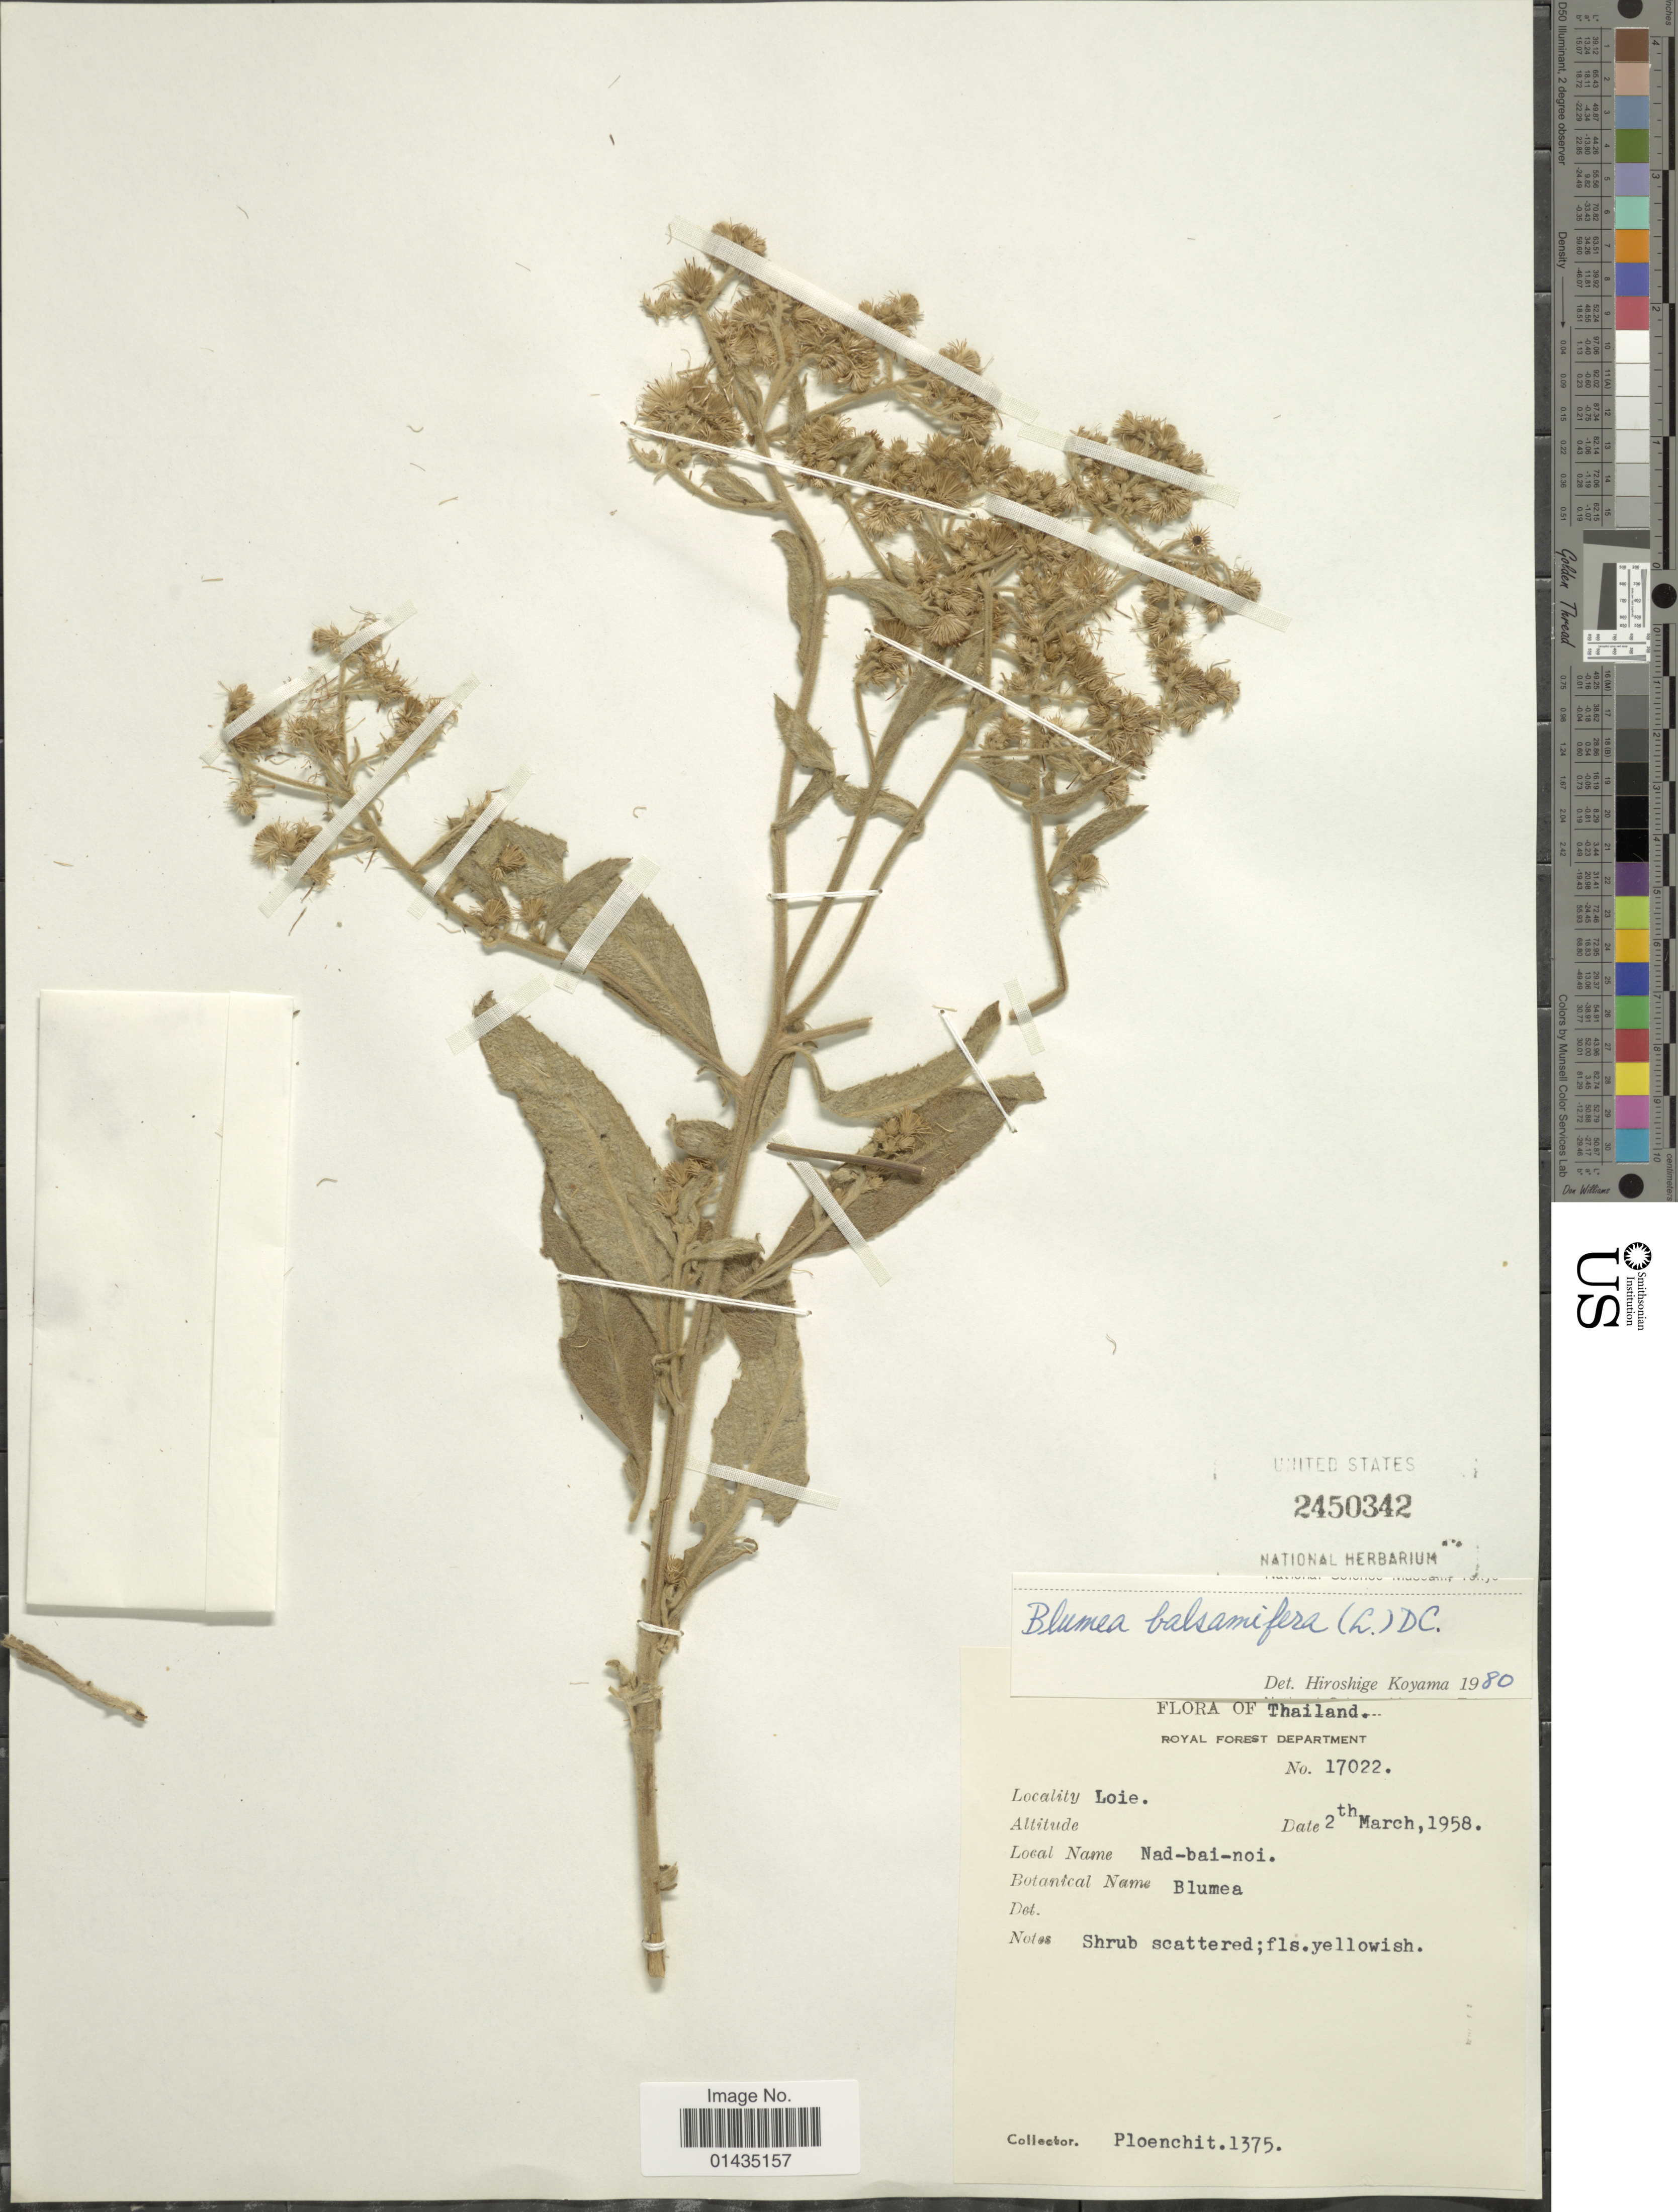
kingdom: Plantae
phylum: Tracheophyta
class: Magnoliopsida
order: Asterales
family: Asteraceae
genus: Blumea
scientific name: Blumea balsamifera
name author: (L.) DC.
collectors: Ploenchit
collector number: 1375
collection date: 1958-03-02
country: Thailand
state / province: Loei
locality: Loie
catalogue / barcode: US 2450342